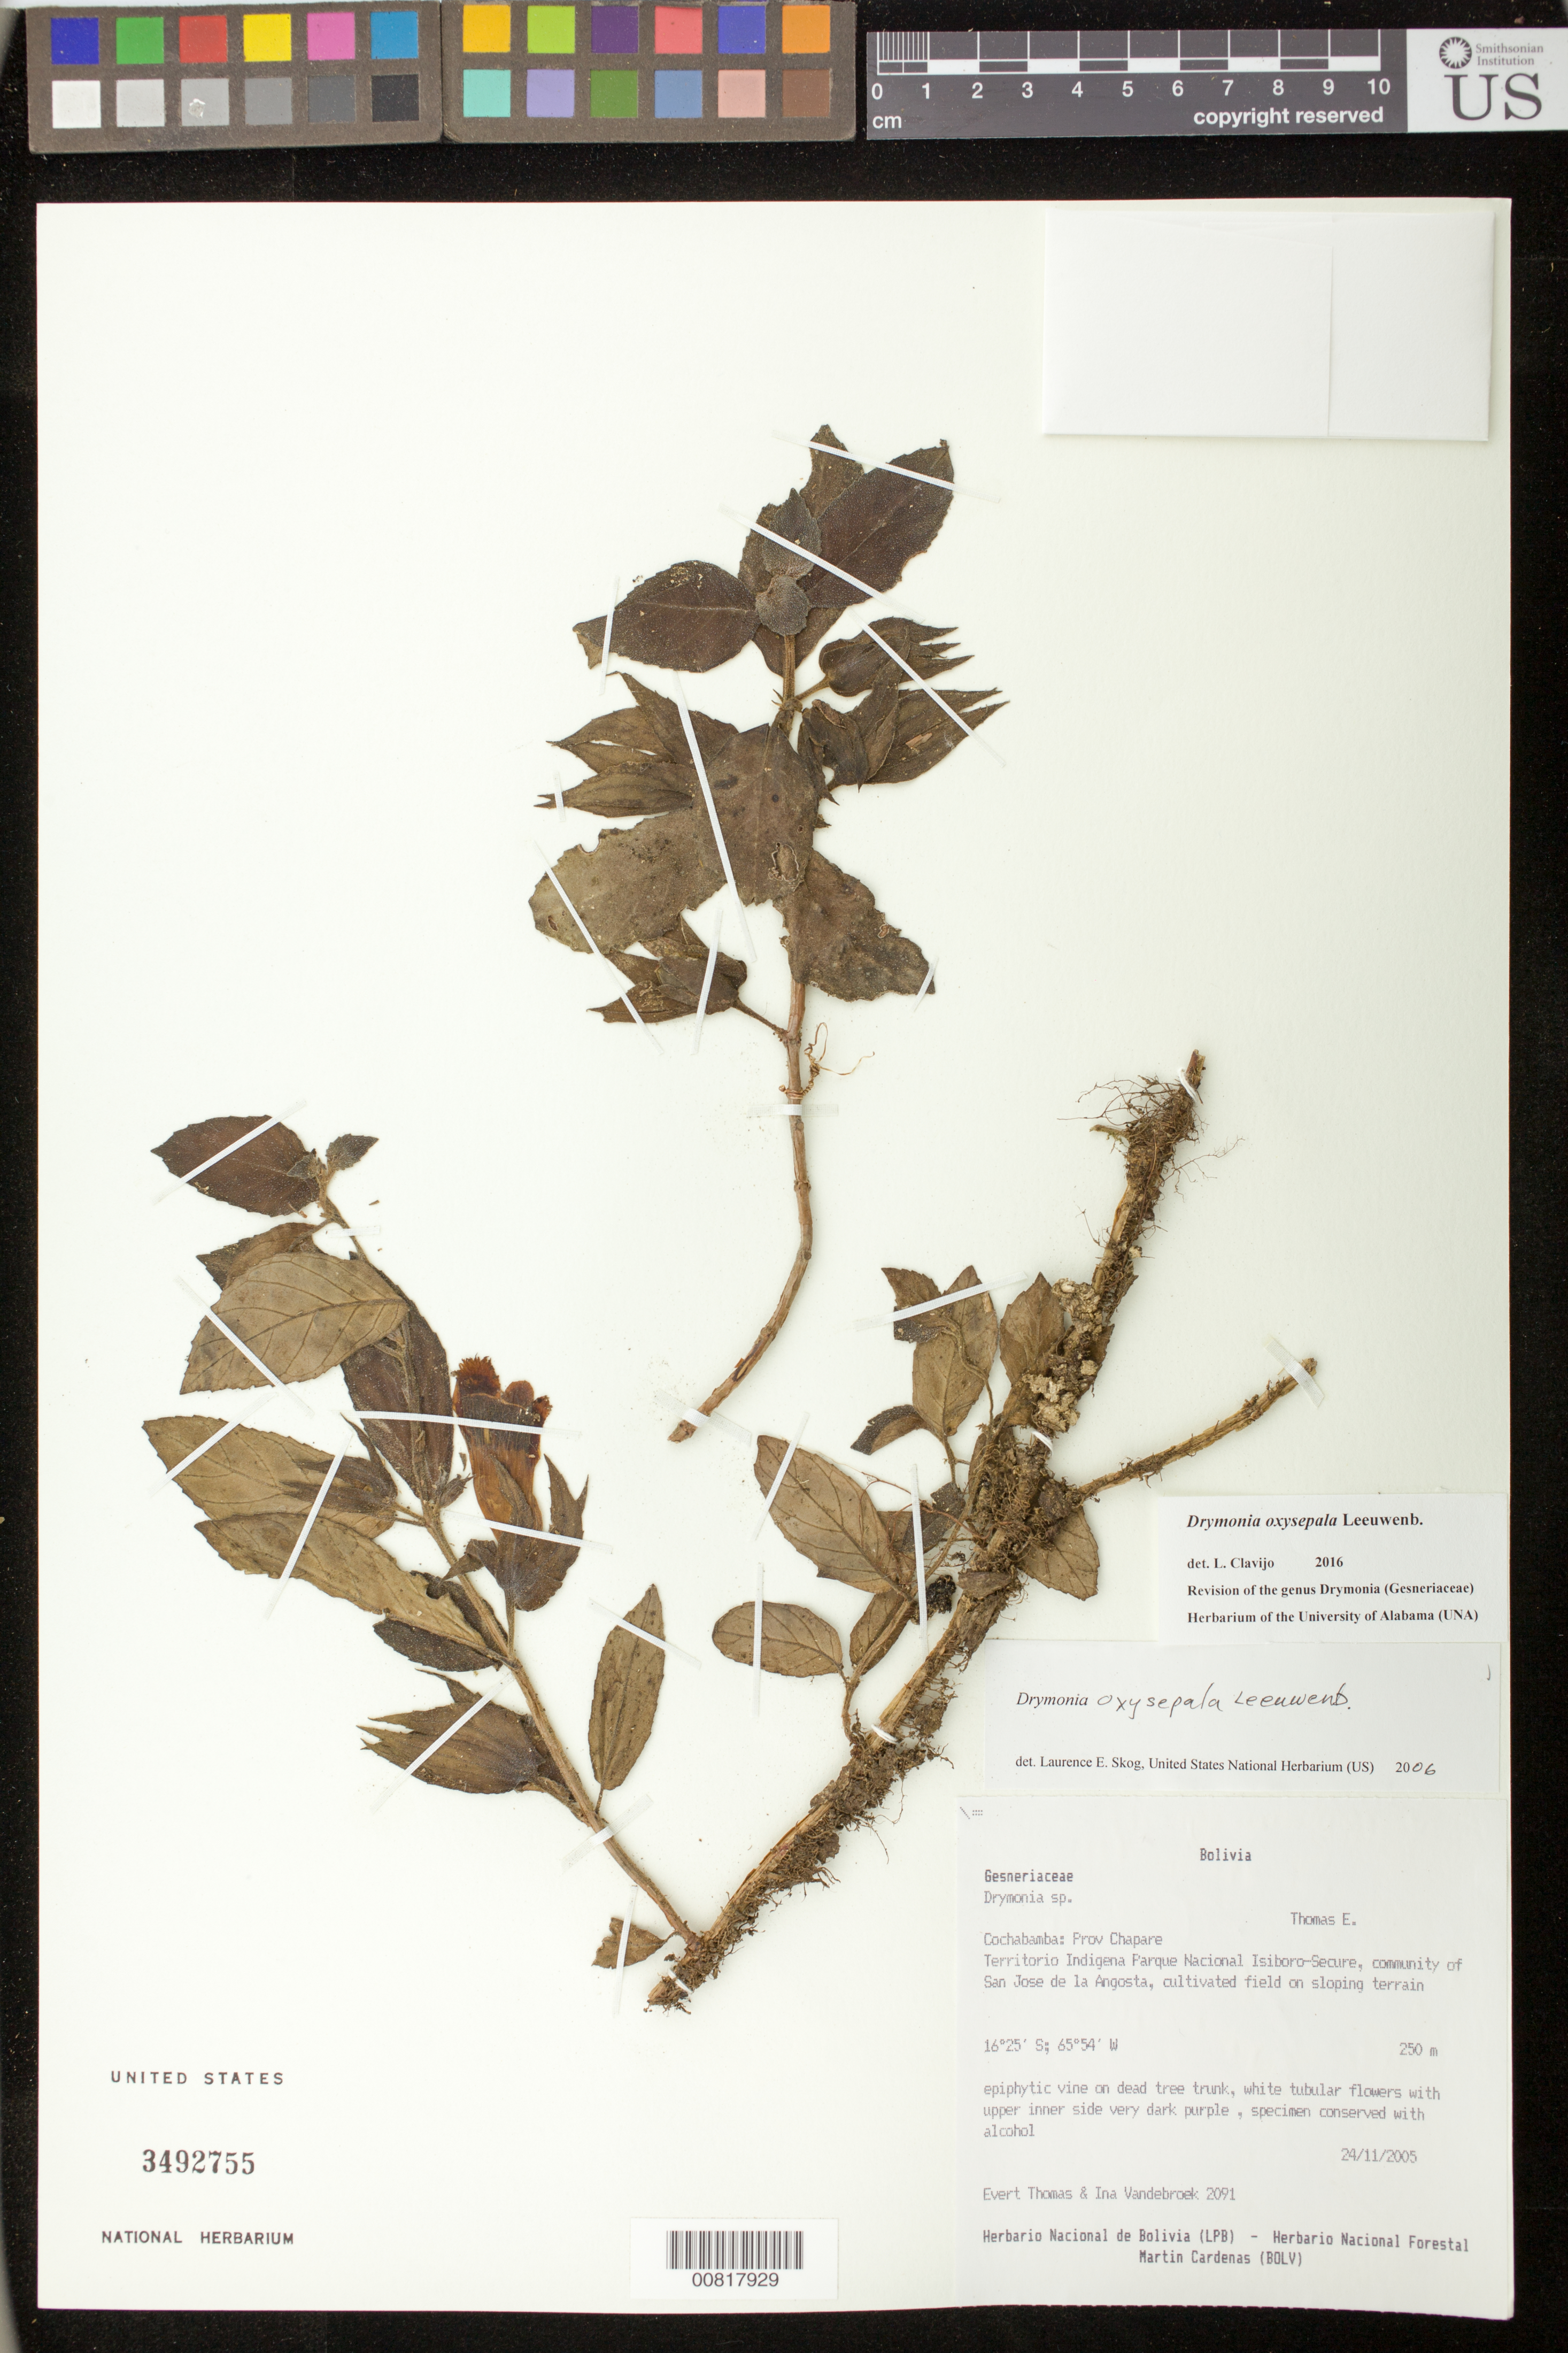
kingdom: Plantae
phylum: Tracheophyta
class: Magnoliopsida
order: Lamiales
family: Gesneriaceae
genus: Drymonia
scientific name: Drymonia oxysepala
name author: Leeuwenb.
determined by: Skog, Laurence E.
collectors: E. Thomas & I. Vandebroek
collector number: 2091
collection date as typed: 24 Nov 2005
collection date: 2005-11-24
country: Bolivia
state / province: Cochabamba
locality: Cochabamba: Prov. Chapare. Territorio Indigena Parque Nacional Isiboro-Secure, community of San Jose de la Angosta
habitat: Cultivated field on sloping terrain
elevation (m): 250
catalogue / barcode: US 3492755